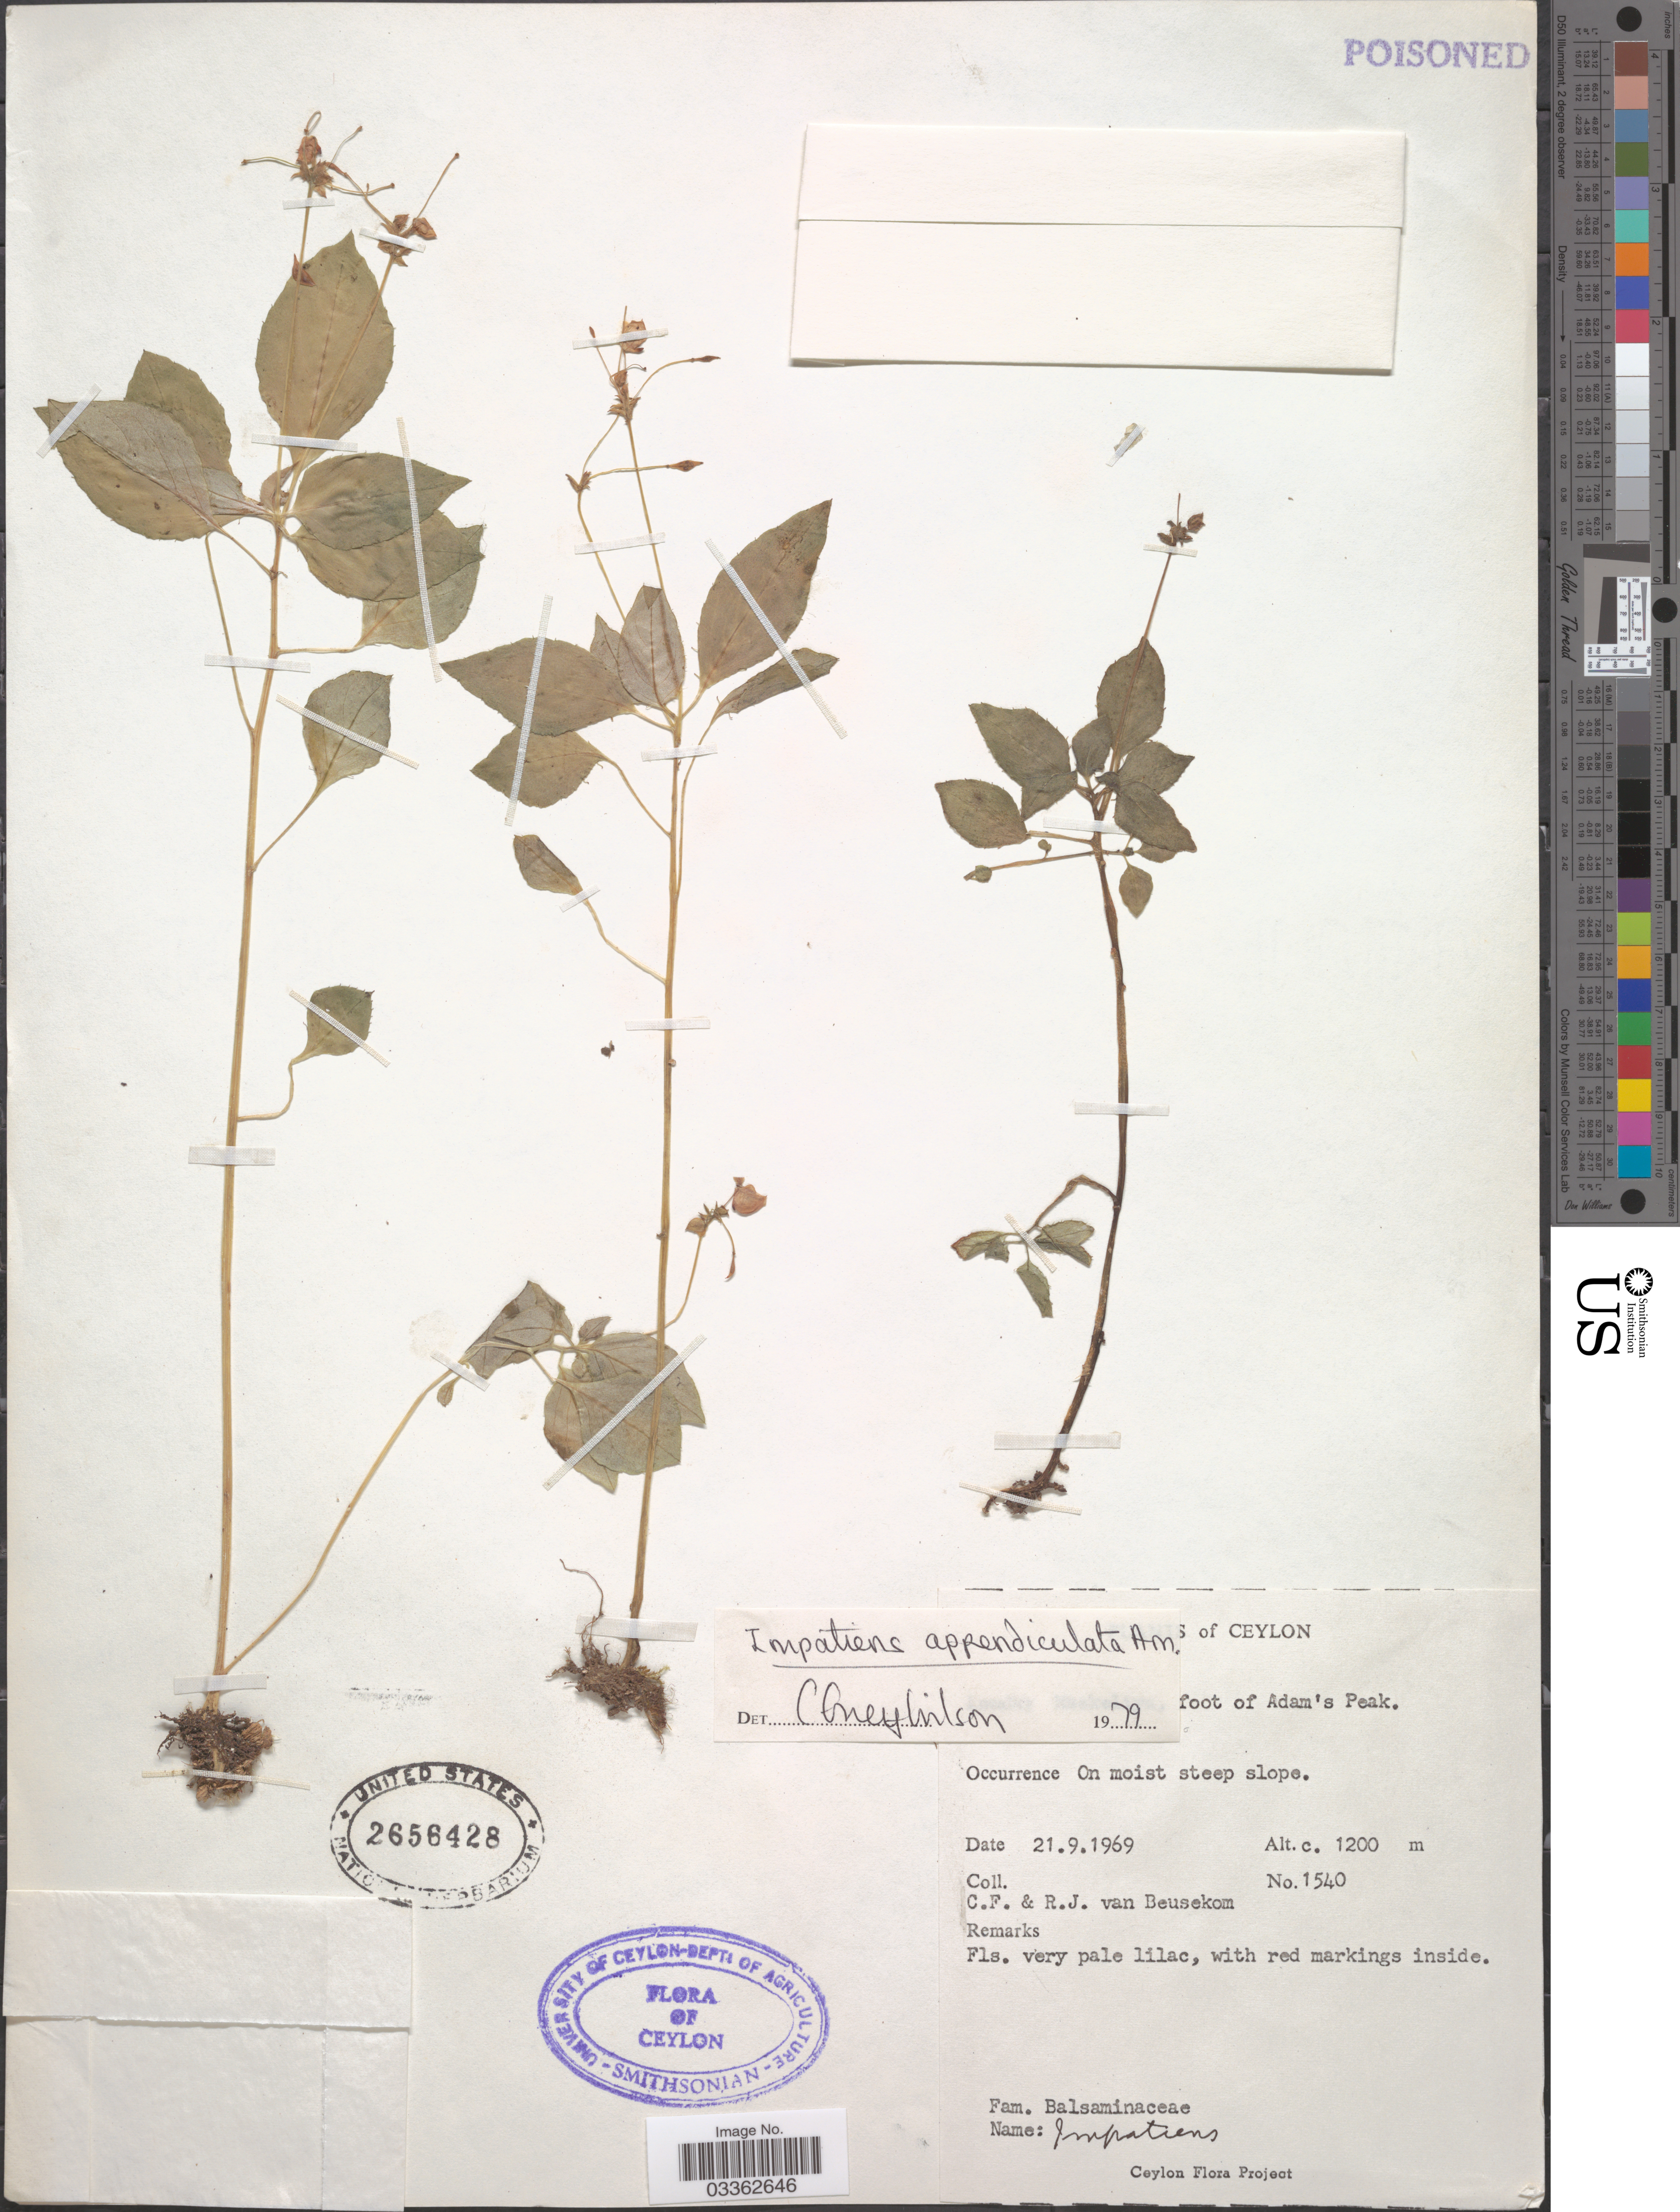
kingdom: Plantae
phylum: Tracheophyta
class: Magnoliopsida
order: Ericales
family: Balsaminaceae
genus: Impatiens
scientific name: Impatiens appendiculata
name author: Arn.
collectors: C. F. Beusekom & R. Beusekom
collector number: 1540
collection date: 1969-09-21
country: Sri Lanka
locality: Ceylon. [illegible text] foot of Adam's Peak.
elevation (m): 1200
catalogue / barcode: US 2656428